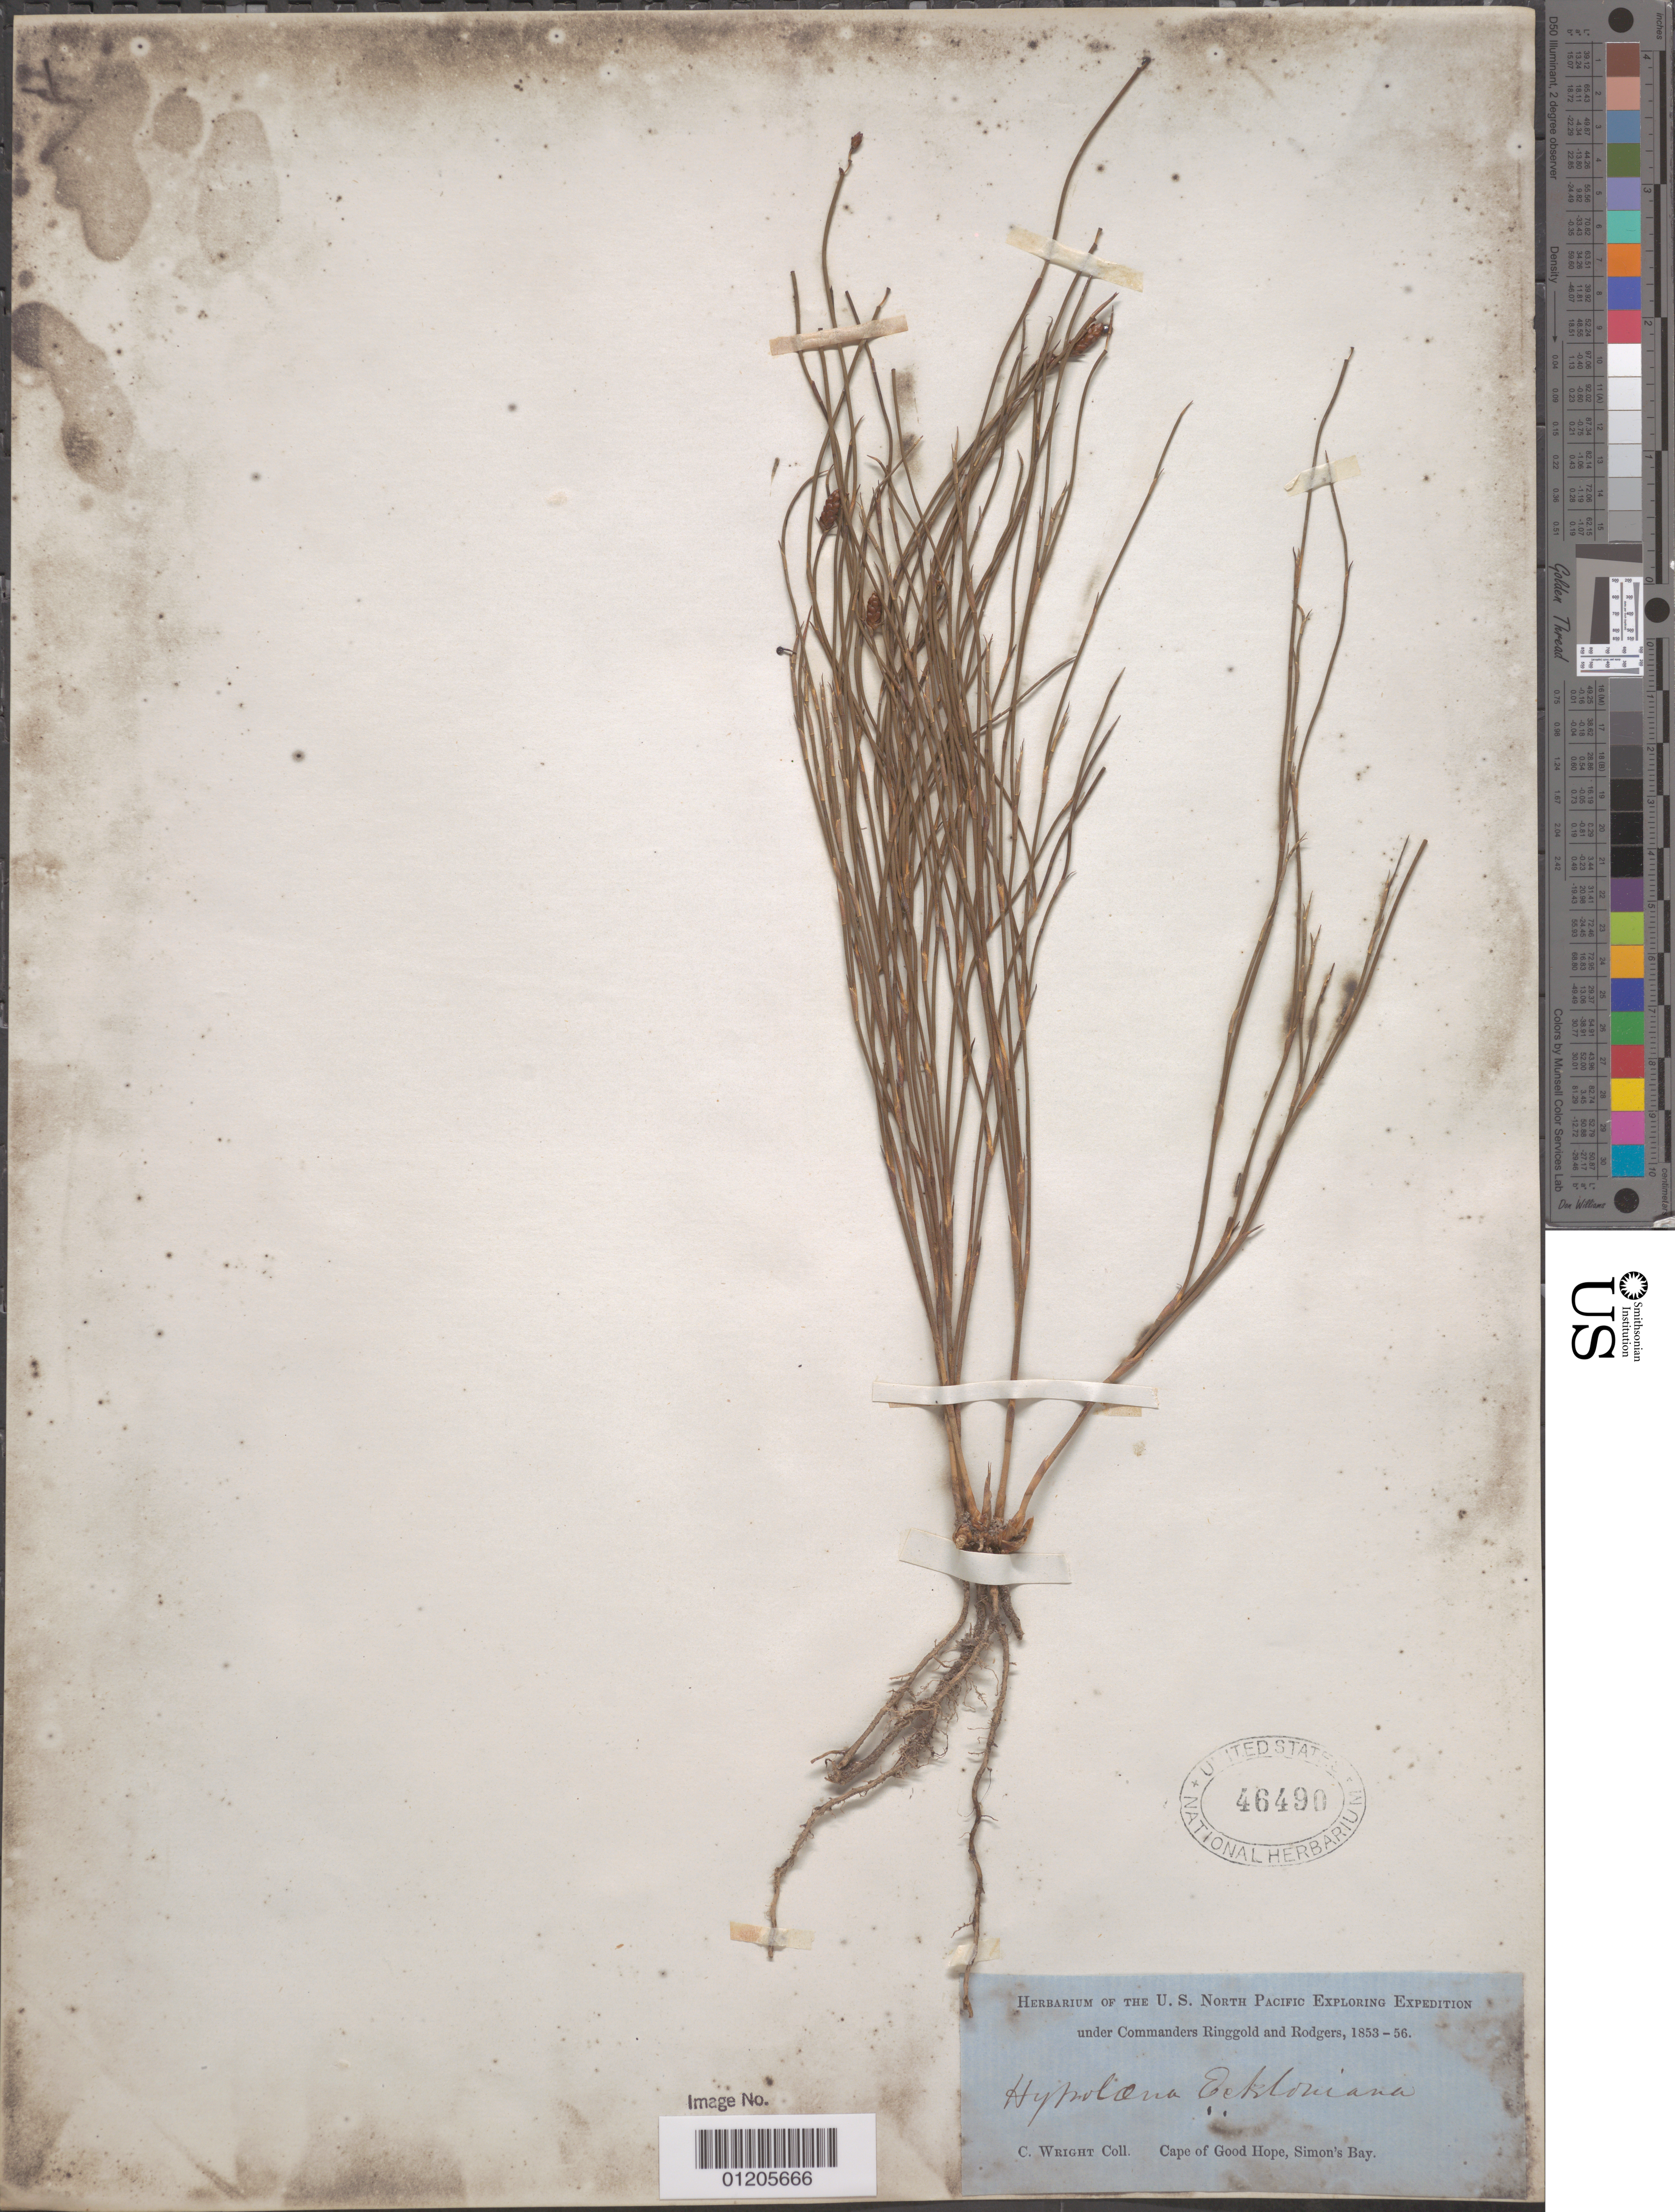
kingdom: Plantae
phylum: Tracheophyta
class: Liliopsida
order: Poales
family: Restionaceae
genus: Mastersiella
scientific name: Mastersiella digitata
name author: (Thunb.) Gilg-Ben.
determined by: Strong, M. T., (US), Smithsonian Institution - National Museum of Natural History (UNITED STATES)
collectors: C. Wright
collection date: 1853/1856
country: South Africa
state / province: Western Cape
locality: Cape of Good Hope, Simon's Bay.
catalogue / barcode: US 46490